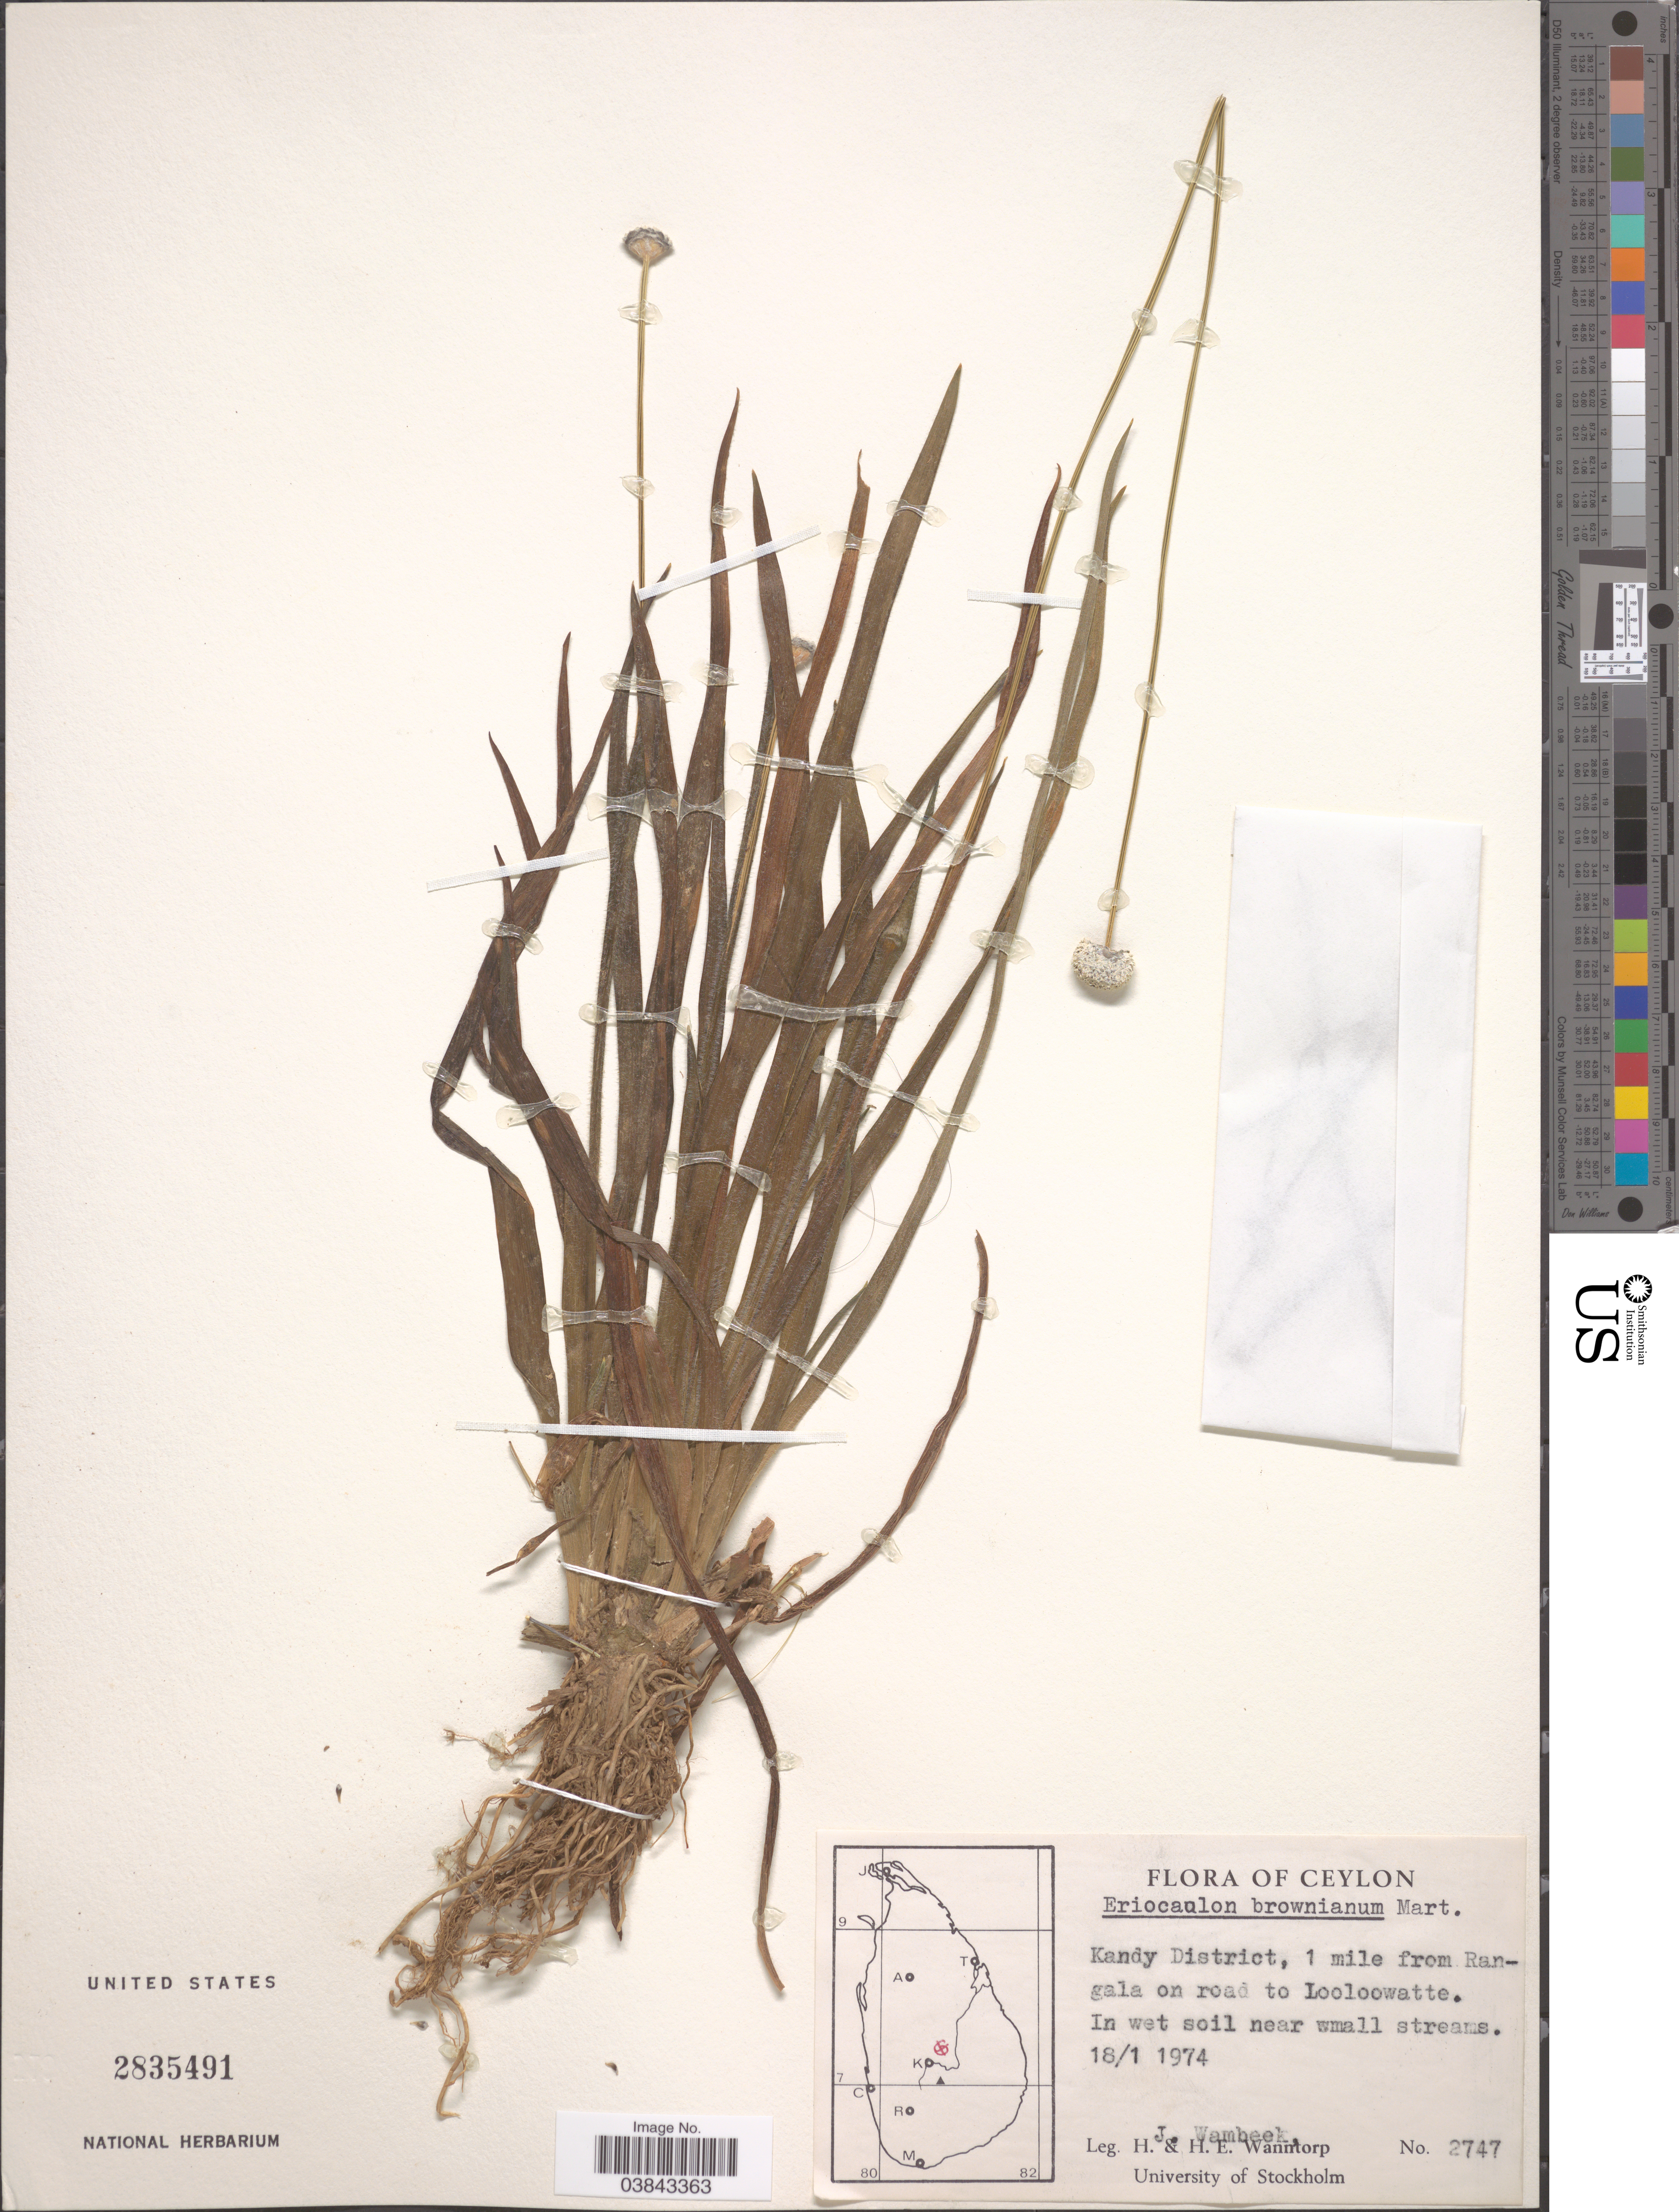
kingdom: Plantae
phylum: Tracheophyta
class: Liliopsida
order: Poales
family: Eriocaulaceae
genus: Eriocaulon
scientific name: Eriocaulon brownianum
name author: Mart.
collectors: J. Wambeek, H. Wanntorp & H. Wanntorp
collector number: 2747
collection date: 1974-01-18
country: Sri Lanka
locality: Ceylon. Kandy District, 1 mile from Rangala on road to Looloowatte.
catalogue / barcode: US 2835491